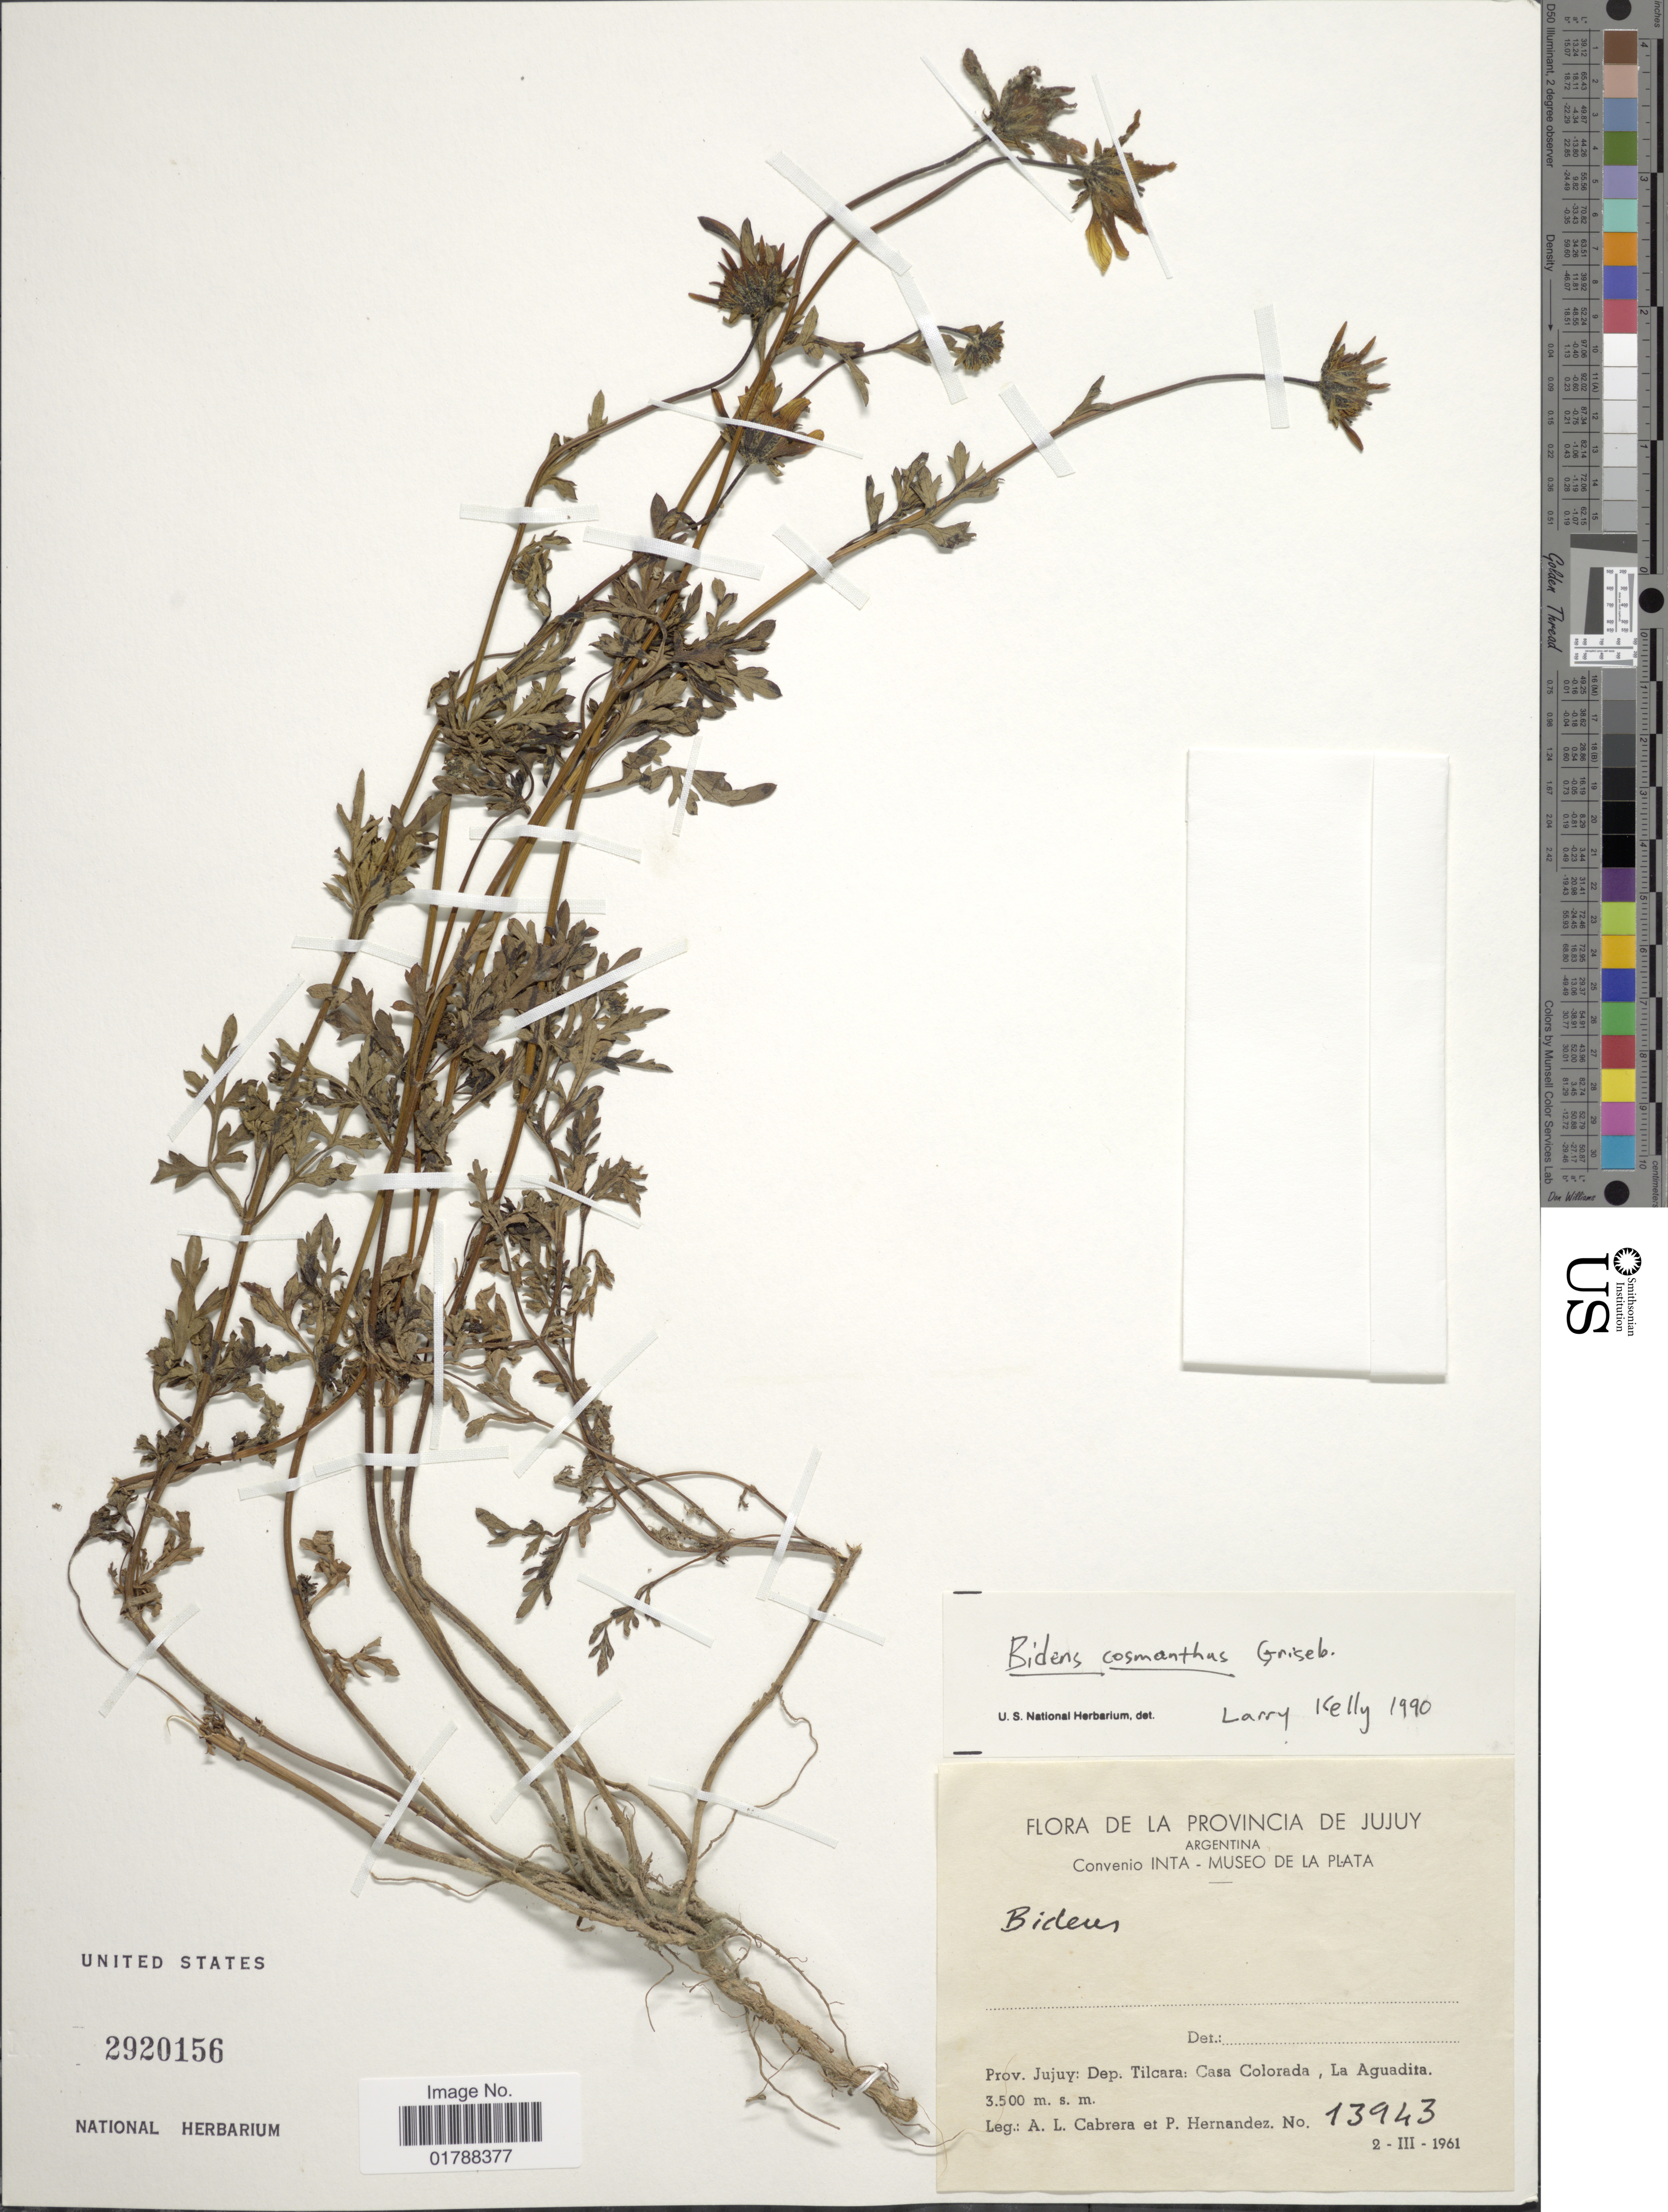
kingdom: Plantae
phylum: Tracheophyta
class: Magnoliopsida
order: Asterales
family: Asteraceae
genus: Bidens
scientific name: Bidens cosmantha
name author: Griseb.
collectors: A. L. Cabrera & P. Hernandez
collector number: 13943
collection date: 1961-03-02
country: Argentina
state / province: Jujuy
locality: Dep. Tilcara: Casa Colorada, La Aguadita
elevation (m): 3500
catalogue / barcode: US 2920156